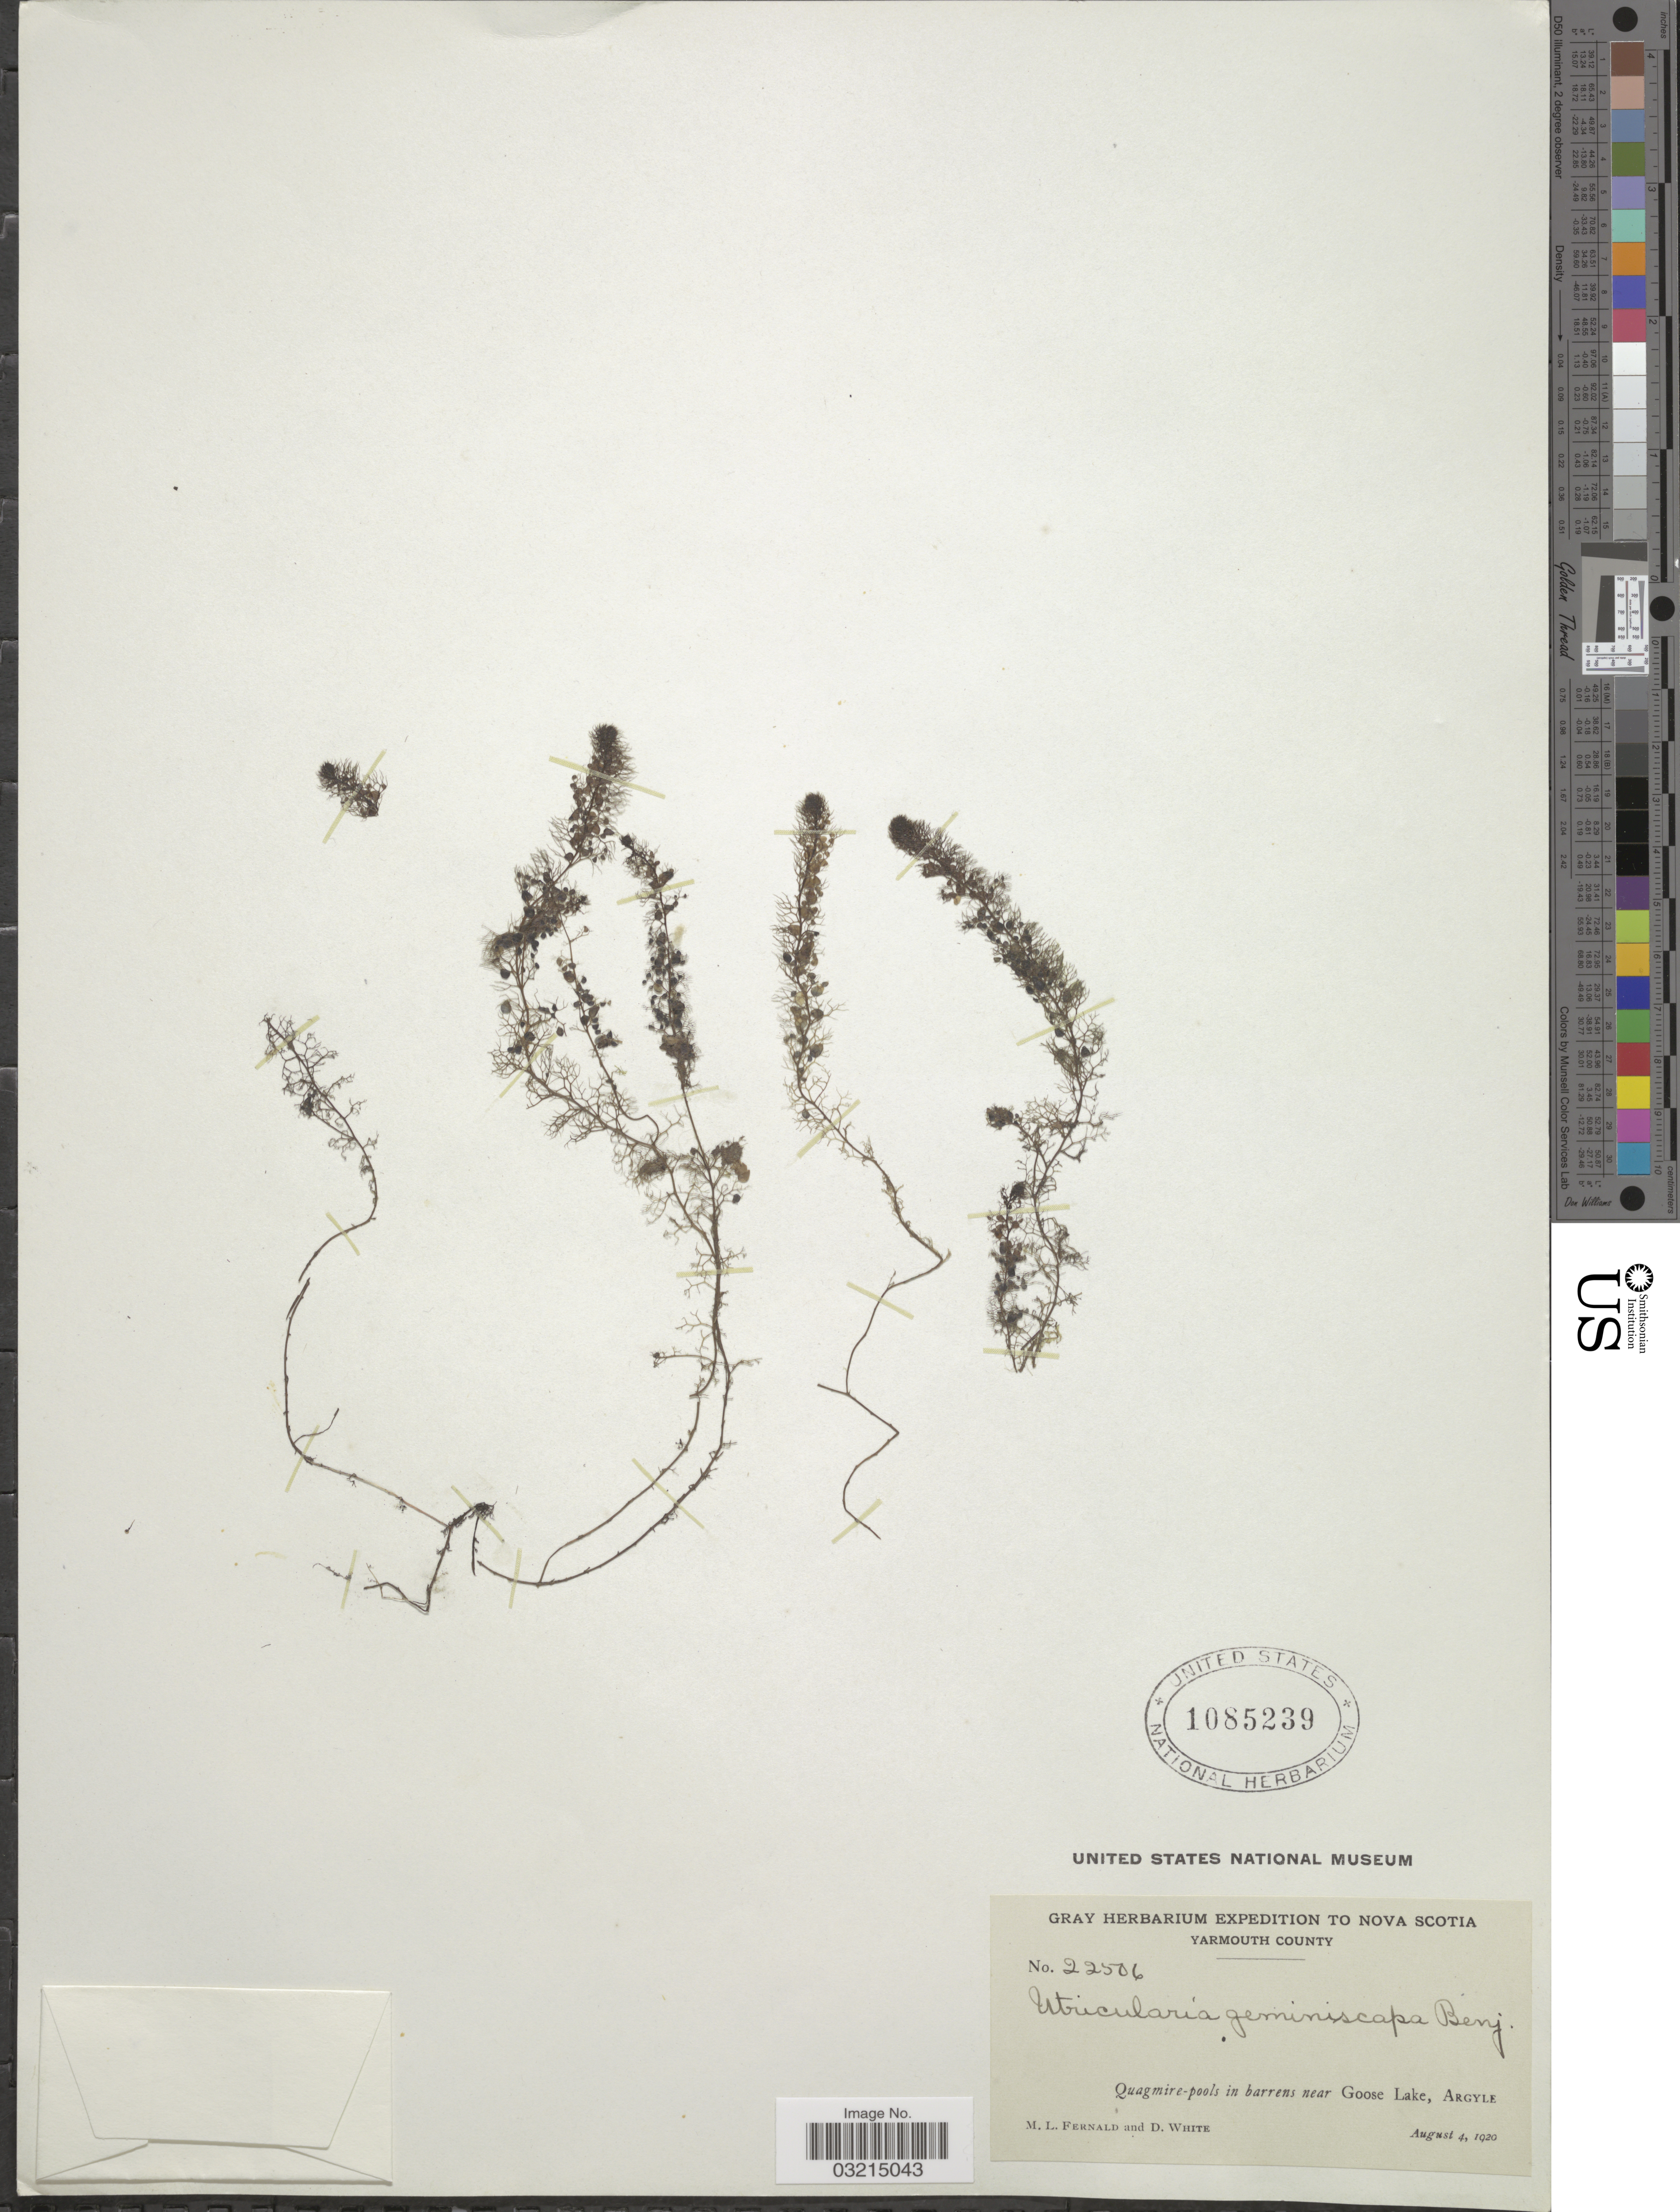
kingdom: Plantae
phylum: Tracheophyta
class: Magnoliopsida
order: Lamiales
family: Lentibulariaceae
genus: Utricularia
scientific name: Utricularia geminiscapa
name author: Benj.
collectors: M. L. Fernald & D. White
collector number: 22506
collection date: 1920-08-04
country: Canada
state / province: Nova Scotia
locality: Yarmouth County. Quagmire-pools in barrens near Goose Lake, Argyle.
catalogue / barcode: US 1085239